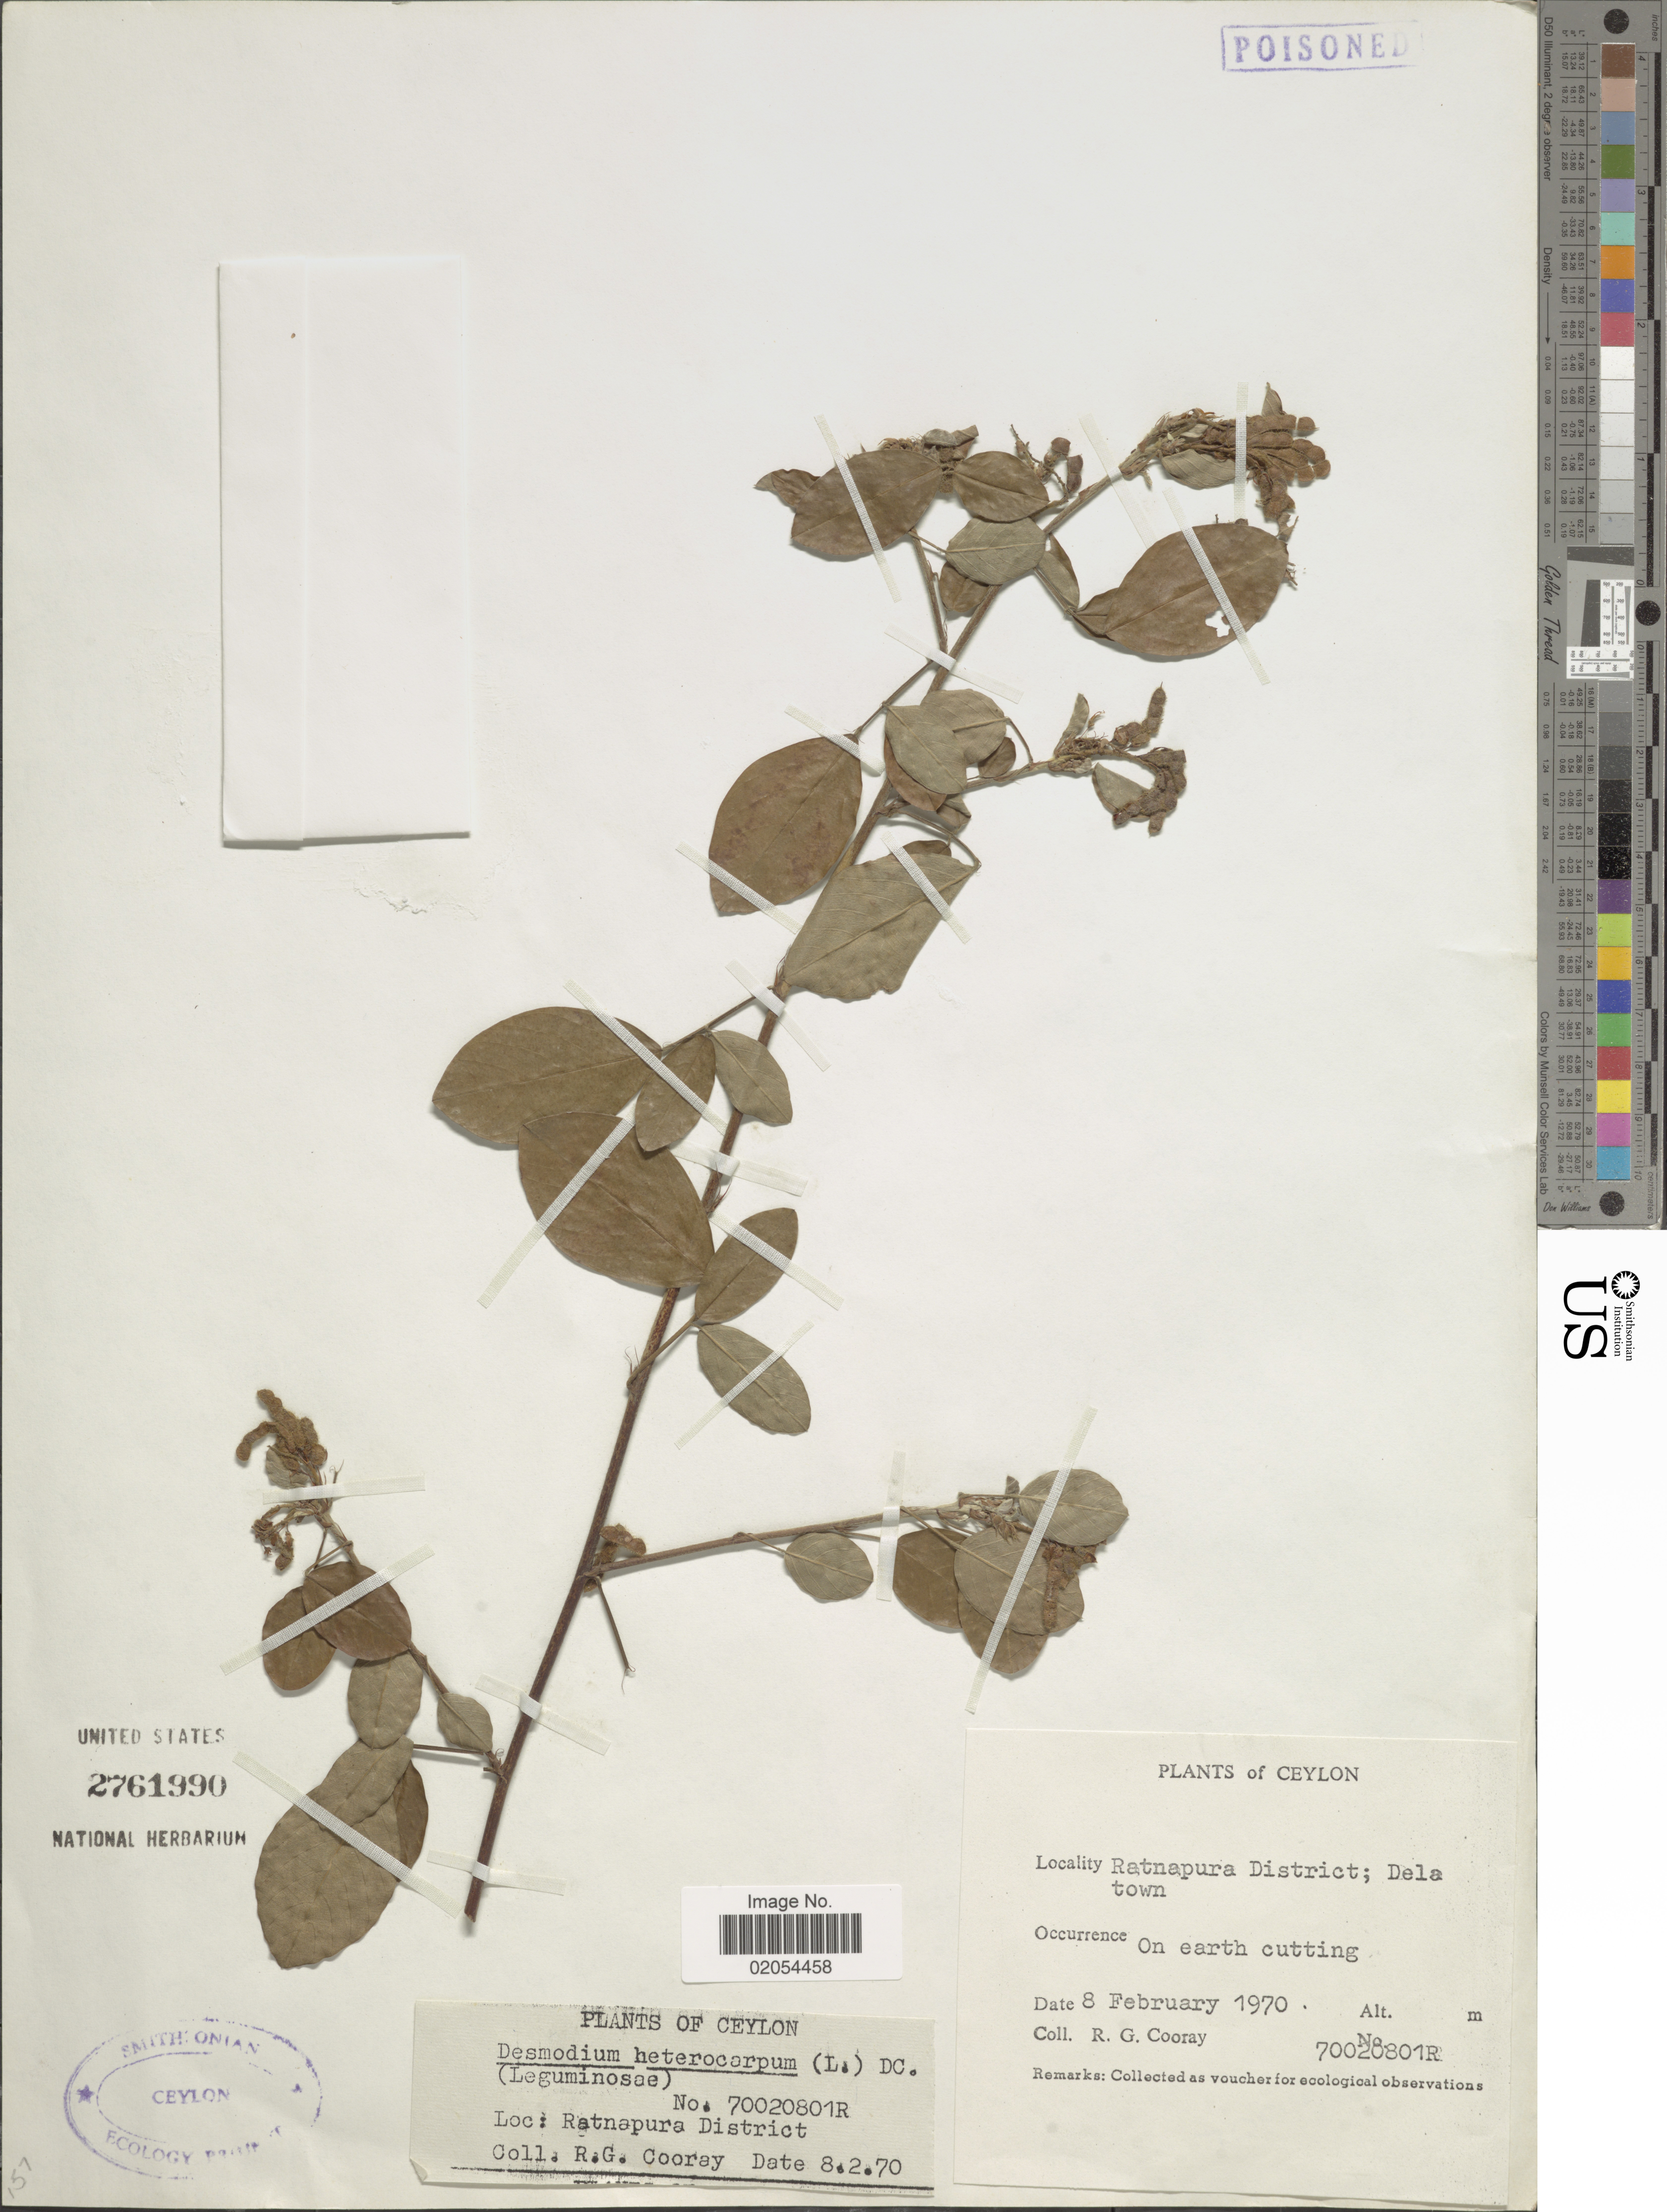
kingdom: Plantae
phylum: Tracheophyta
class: Magnoliopsida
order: Fabales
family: Fabaceae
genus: Grona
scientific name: Grona heterocarpos subsp. heterocarpos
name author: (L.) H. Ohashi & K. Ohashi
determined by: Strong, Mark T., (BOT), Smithsonian Institution - National Museum of Natural History (UNITED STATES)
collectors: R. Cooray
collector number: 7002081R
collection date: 1970-02-08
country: Sri Lanka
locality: Ceylon, Ratnapura District, Dela town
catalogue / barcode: US 2761990